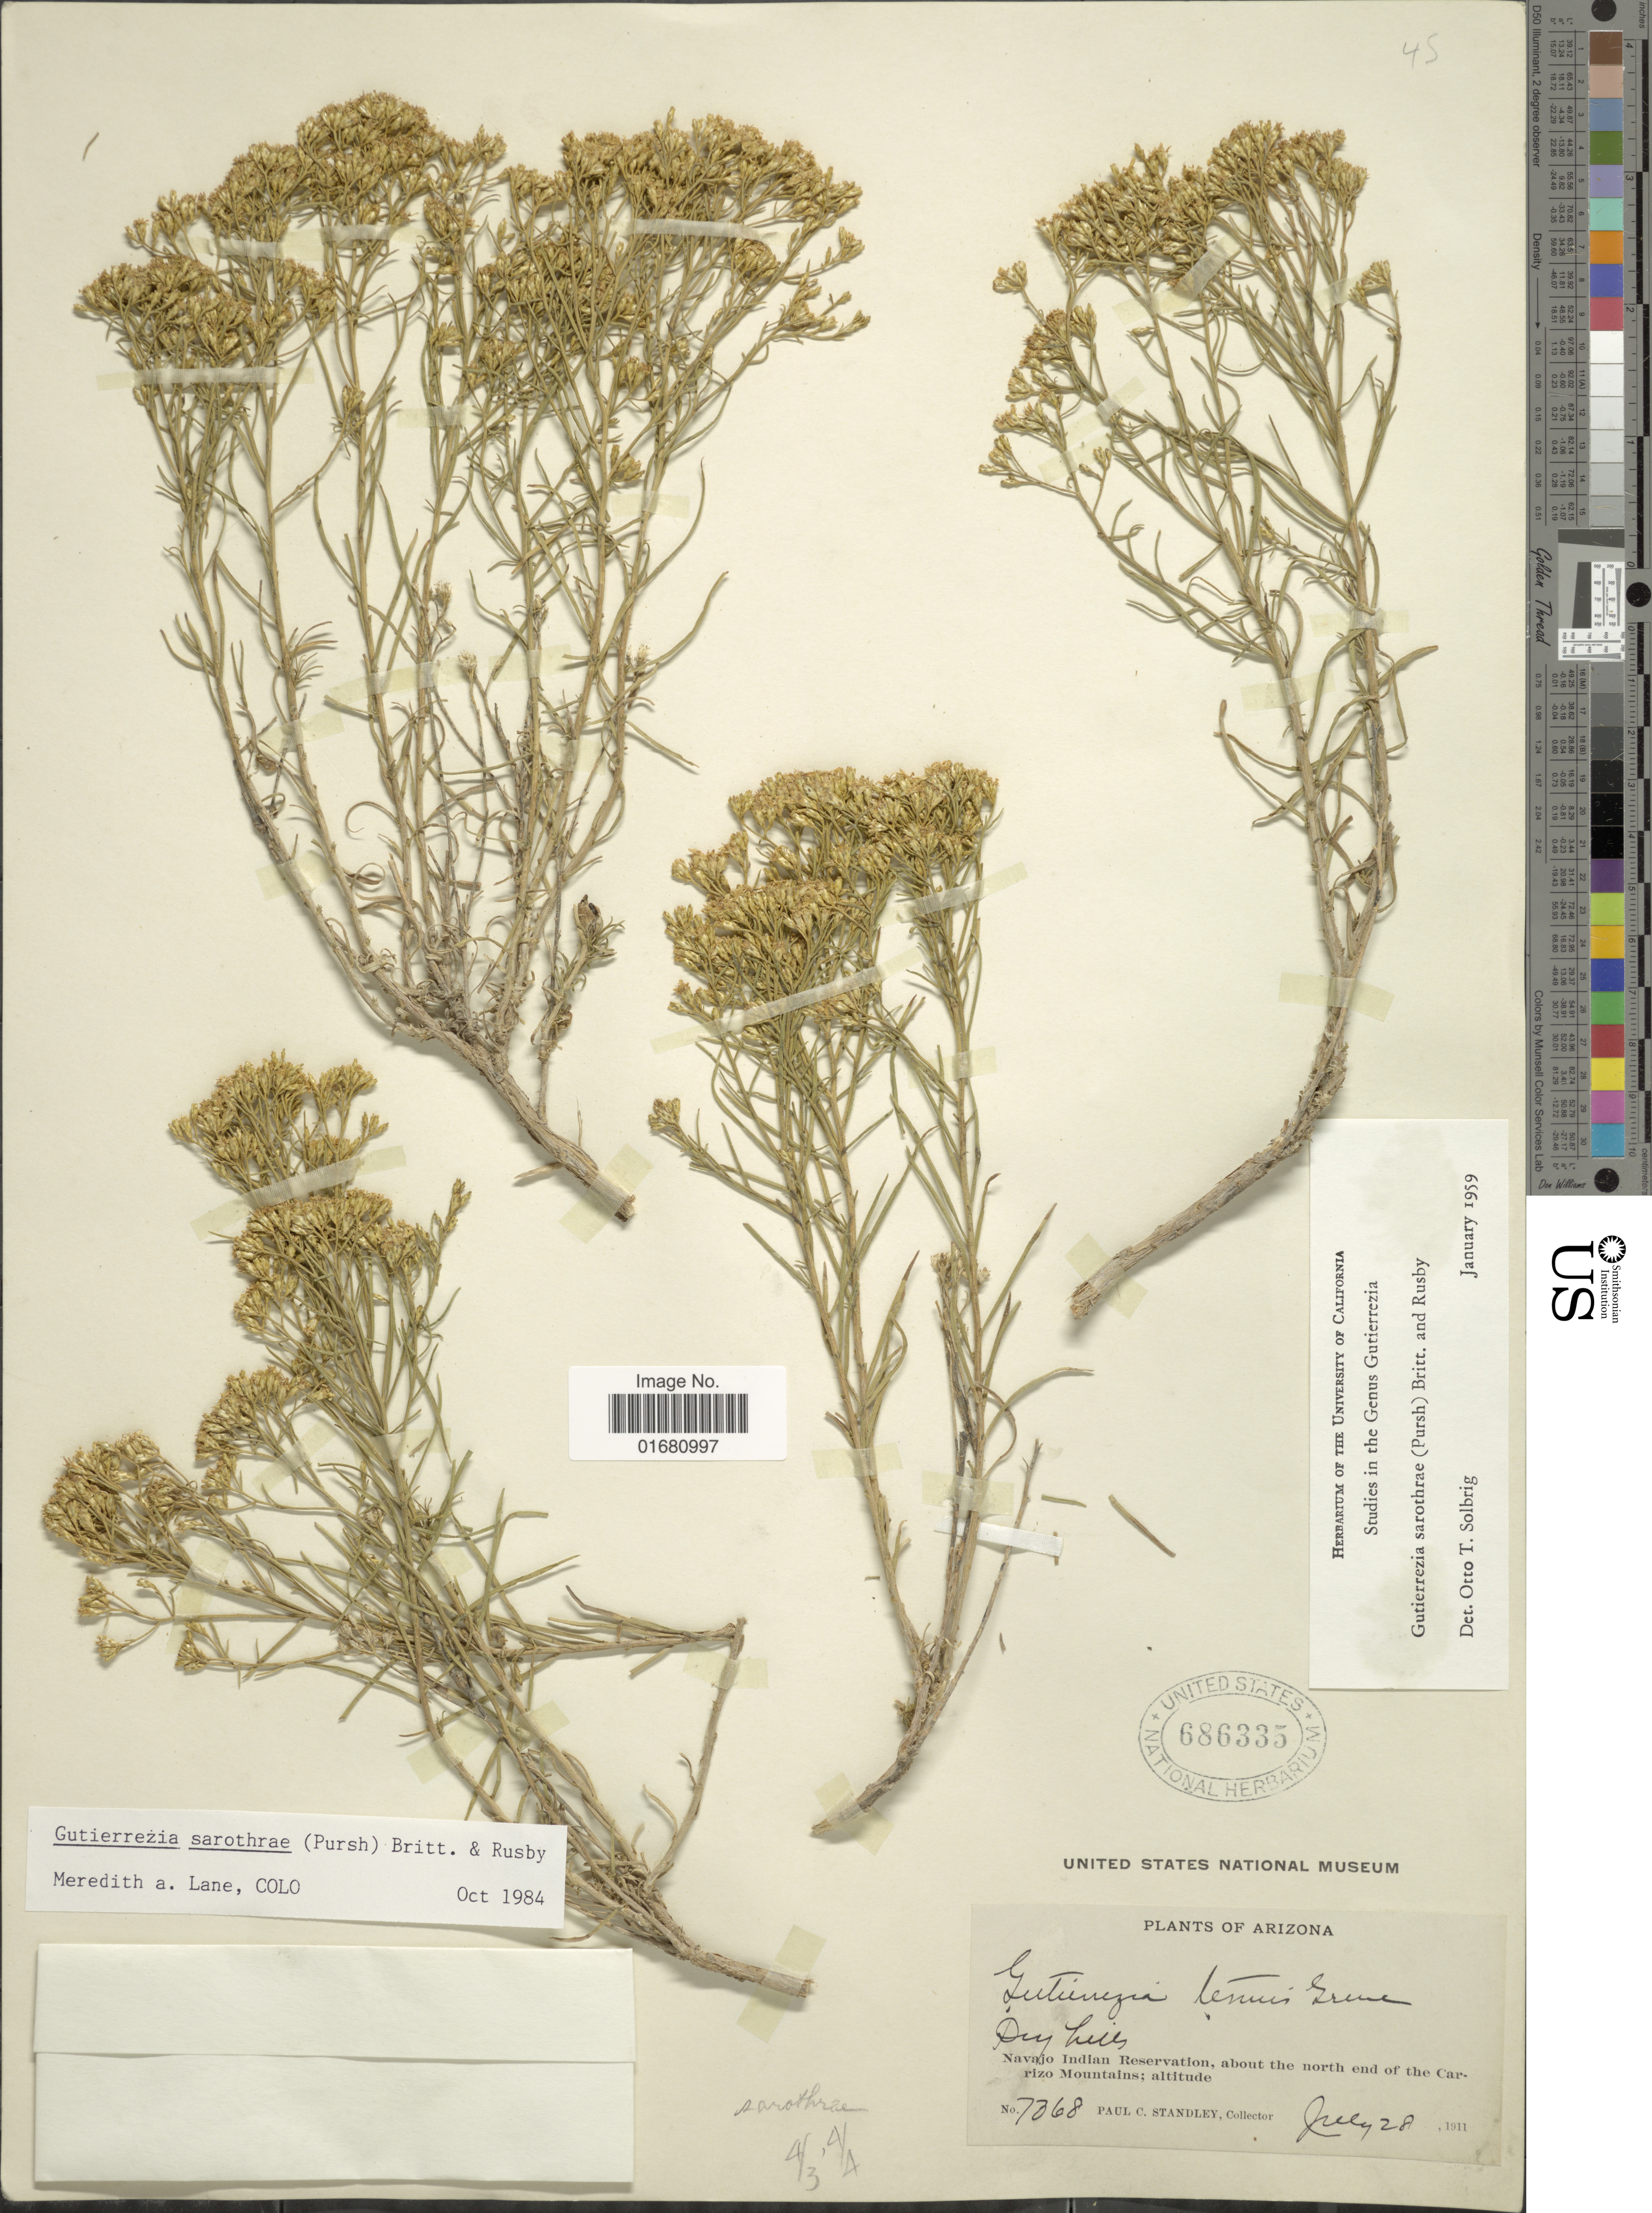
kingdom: Plantae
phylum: Tracheophyta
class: Magnoliopsida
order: Asterales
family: Asteraceae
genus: Gutierrezia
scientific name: Gutierrezia sarothrae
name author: (Pursh) Britton & Rusby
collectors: P. C. Standley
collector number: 7368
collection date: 1911-07-28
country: United States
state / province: Arizona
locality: Navajo Indian Reservation, about the north end of the Carrizo Mountains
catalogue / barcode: US 686335